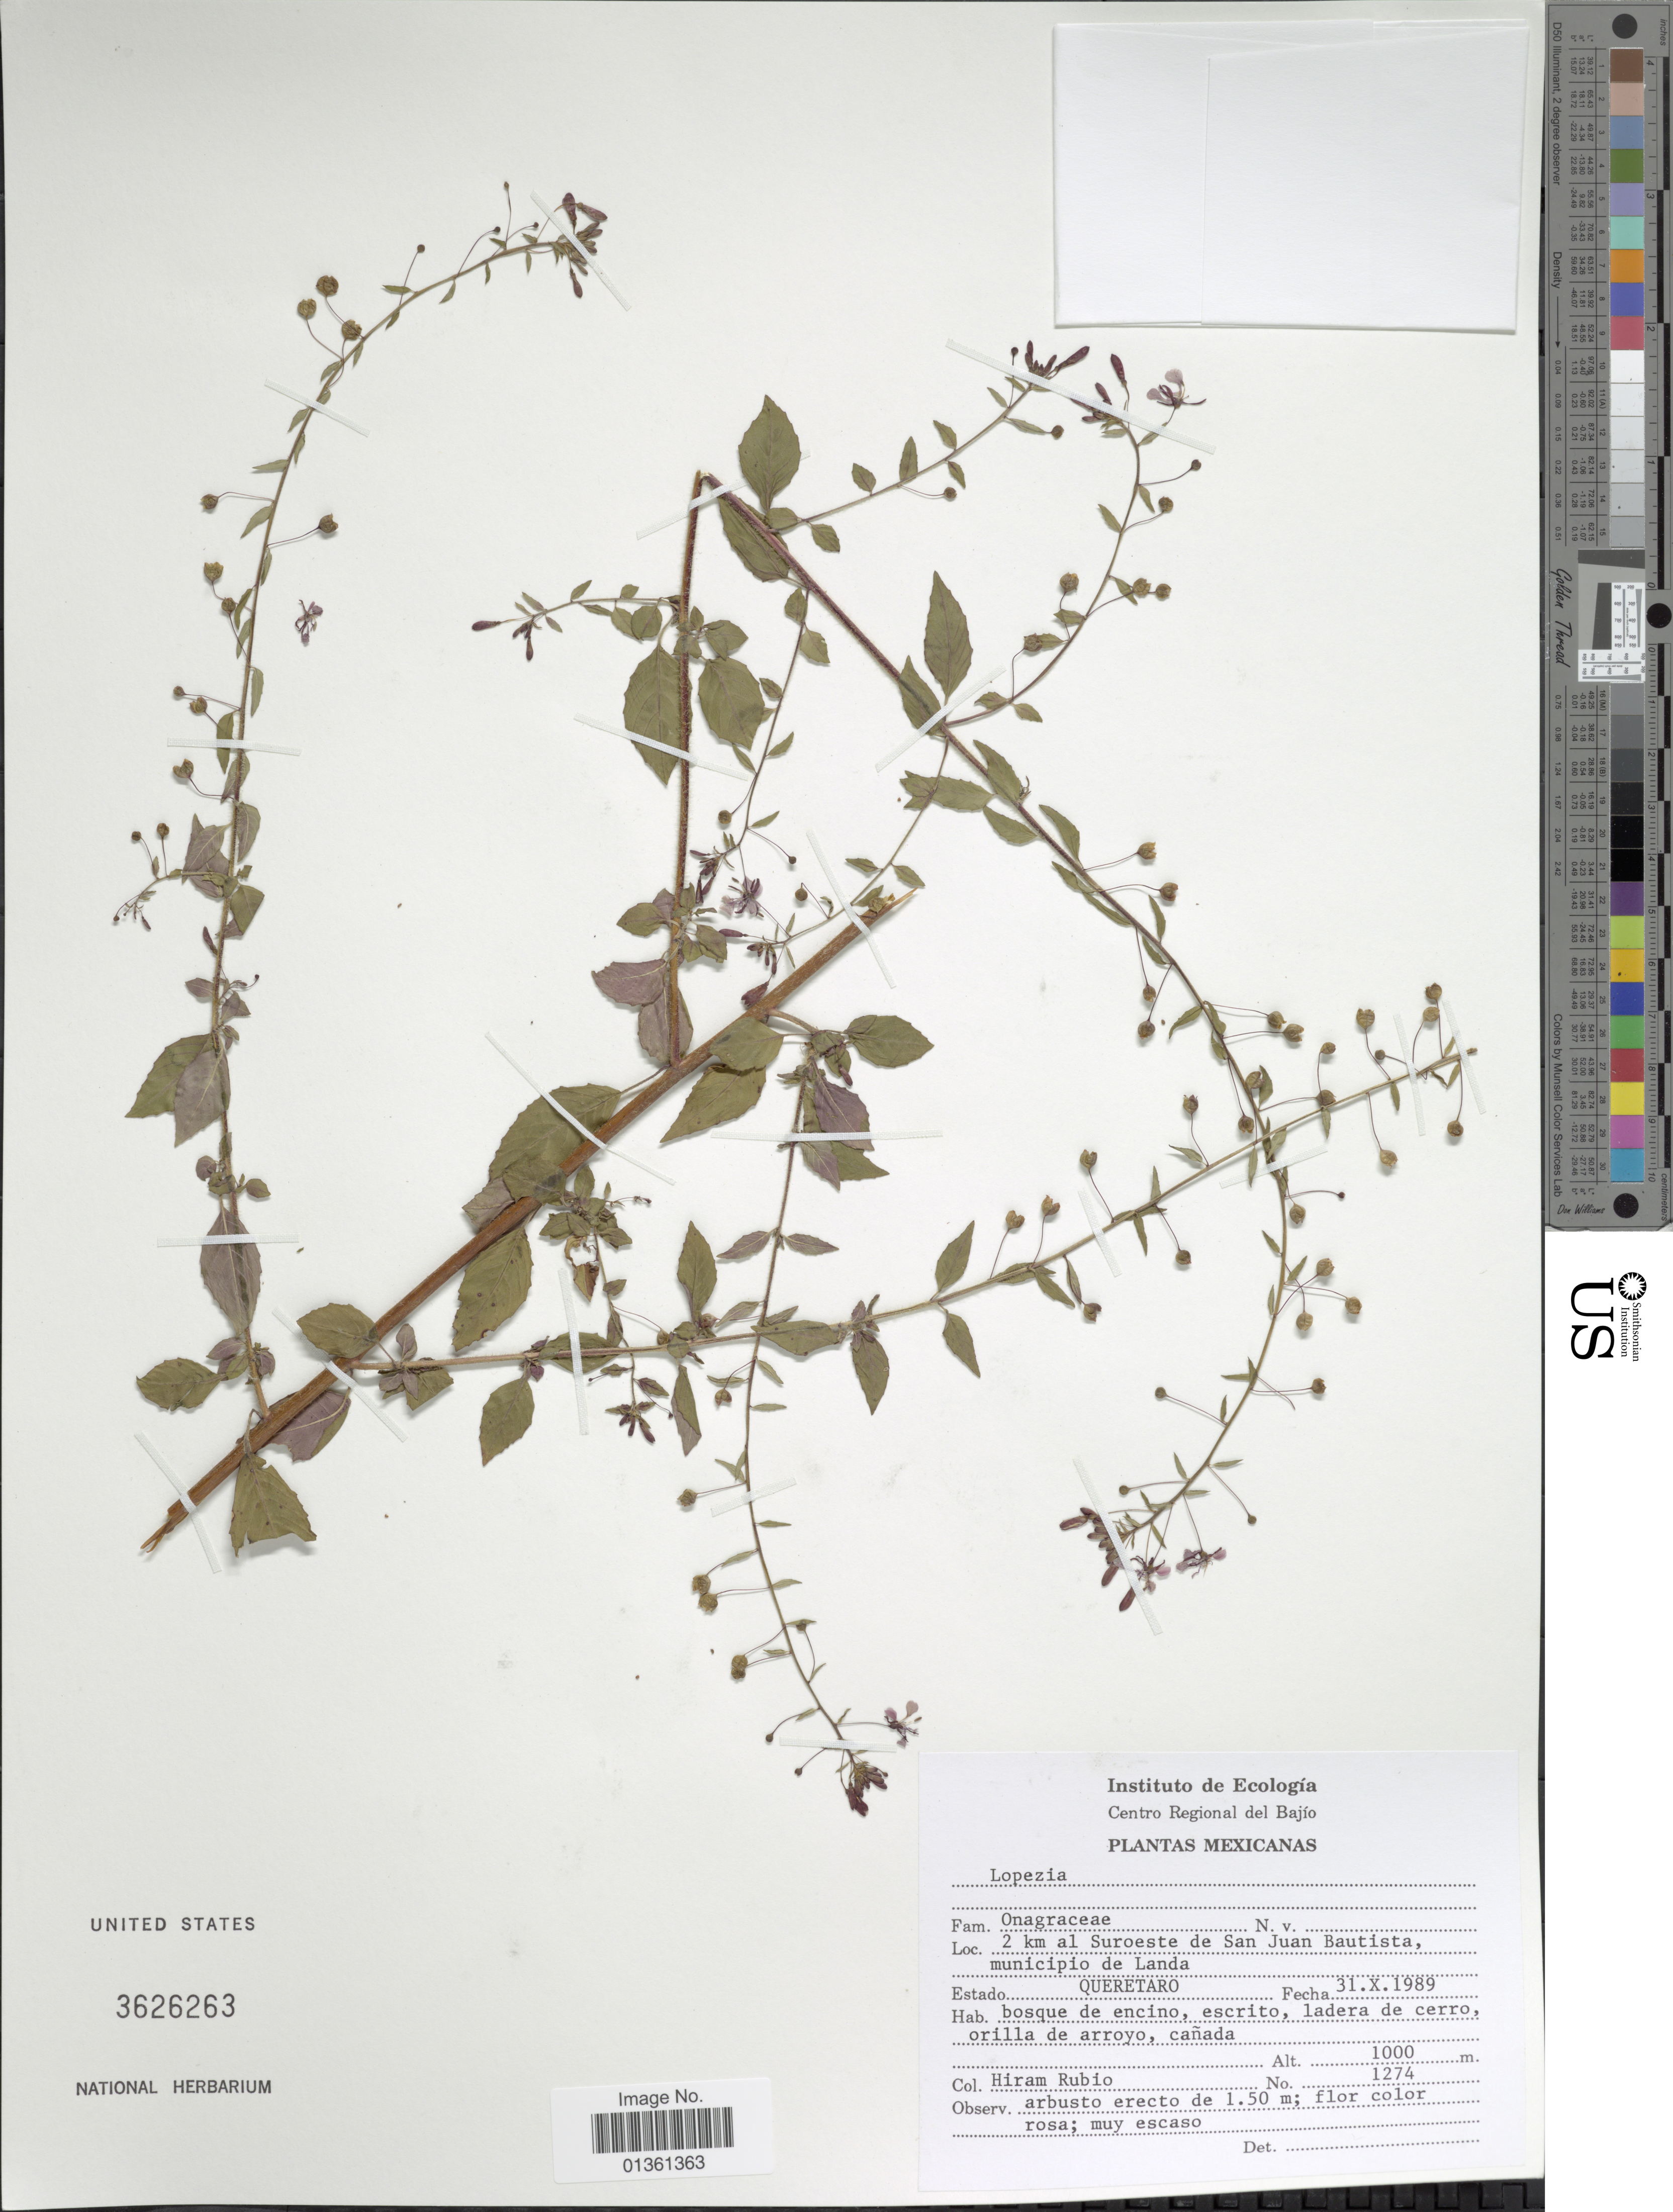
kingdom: Plantae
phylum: Tracheophyta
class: Magnoliopsida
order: Myrtales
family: Onagraceae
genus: Lopezia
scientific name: Lopezia sp.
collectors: H. Rubio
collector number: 1274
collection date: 1989-10-31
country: Mexico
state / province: Querétaro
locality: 2 km al Suroeste de San Juan Bautista, municipio de Landa.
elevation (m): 1000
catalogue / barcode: US 3626263